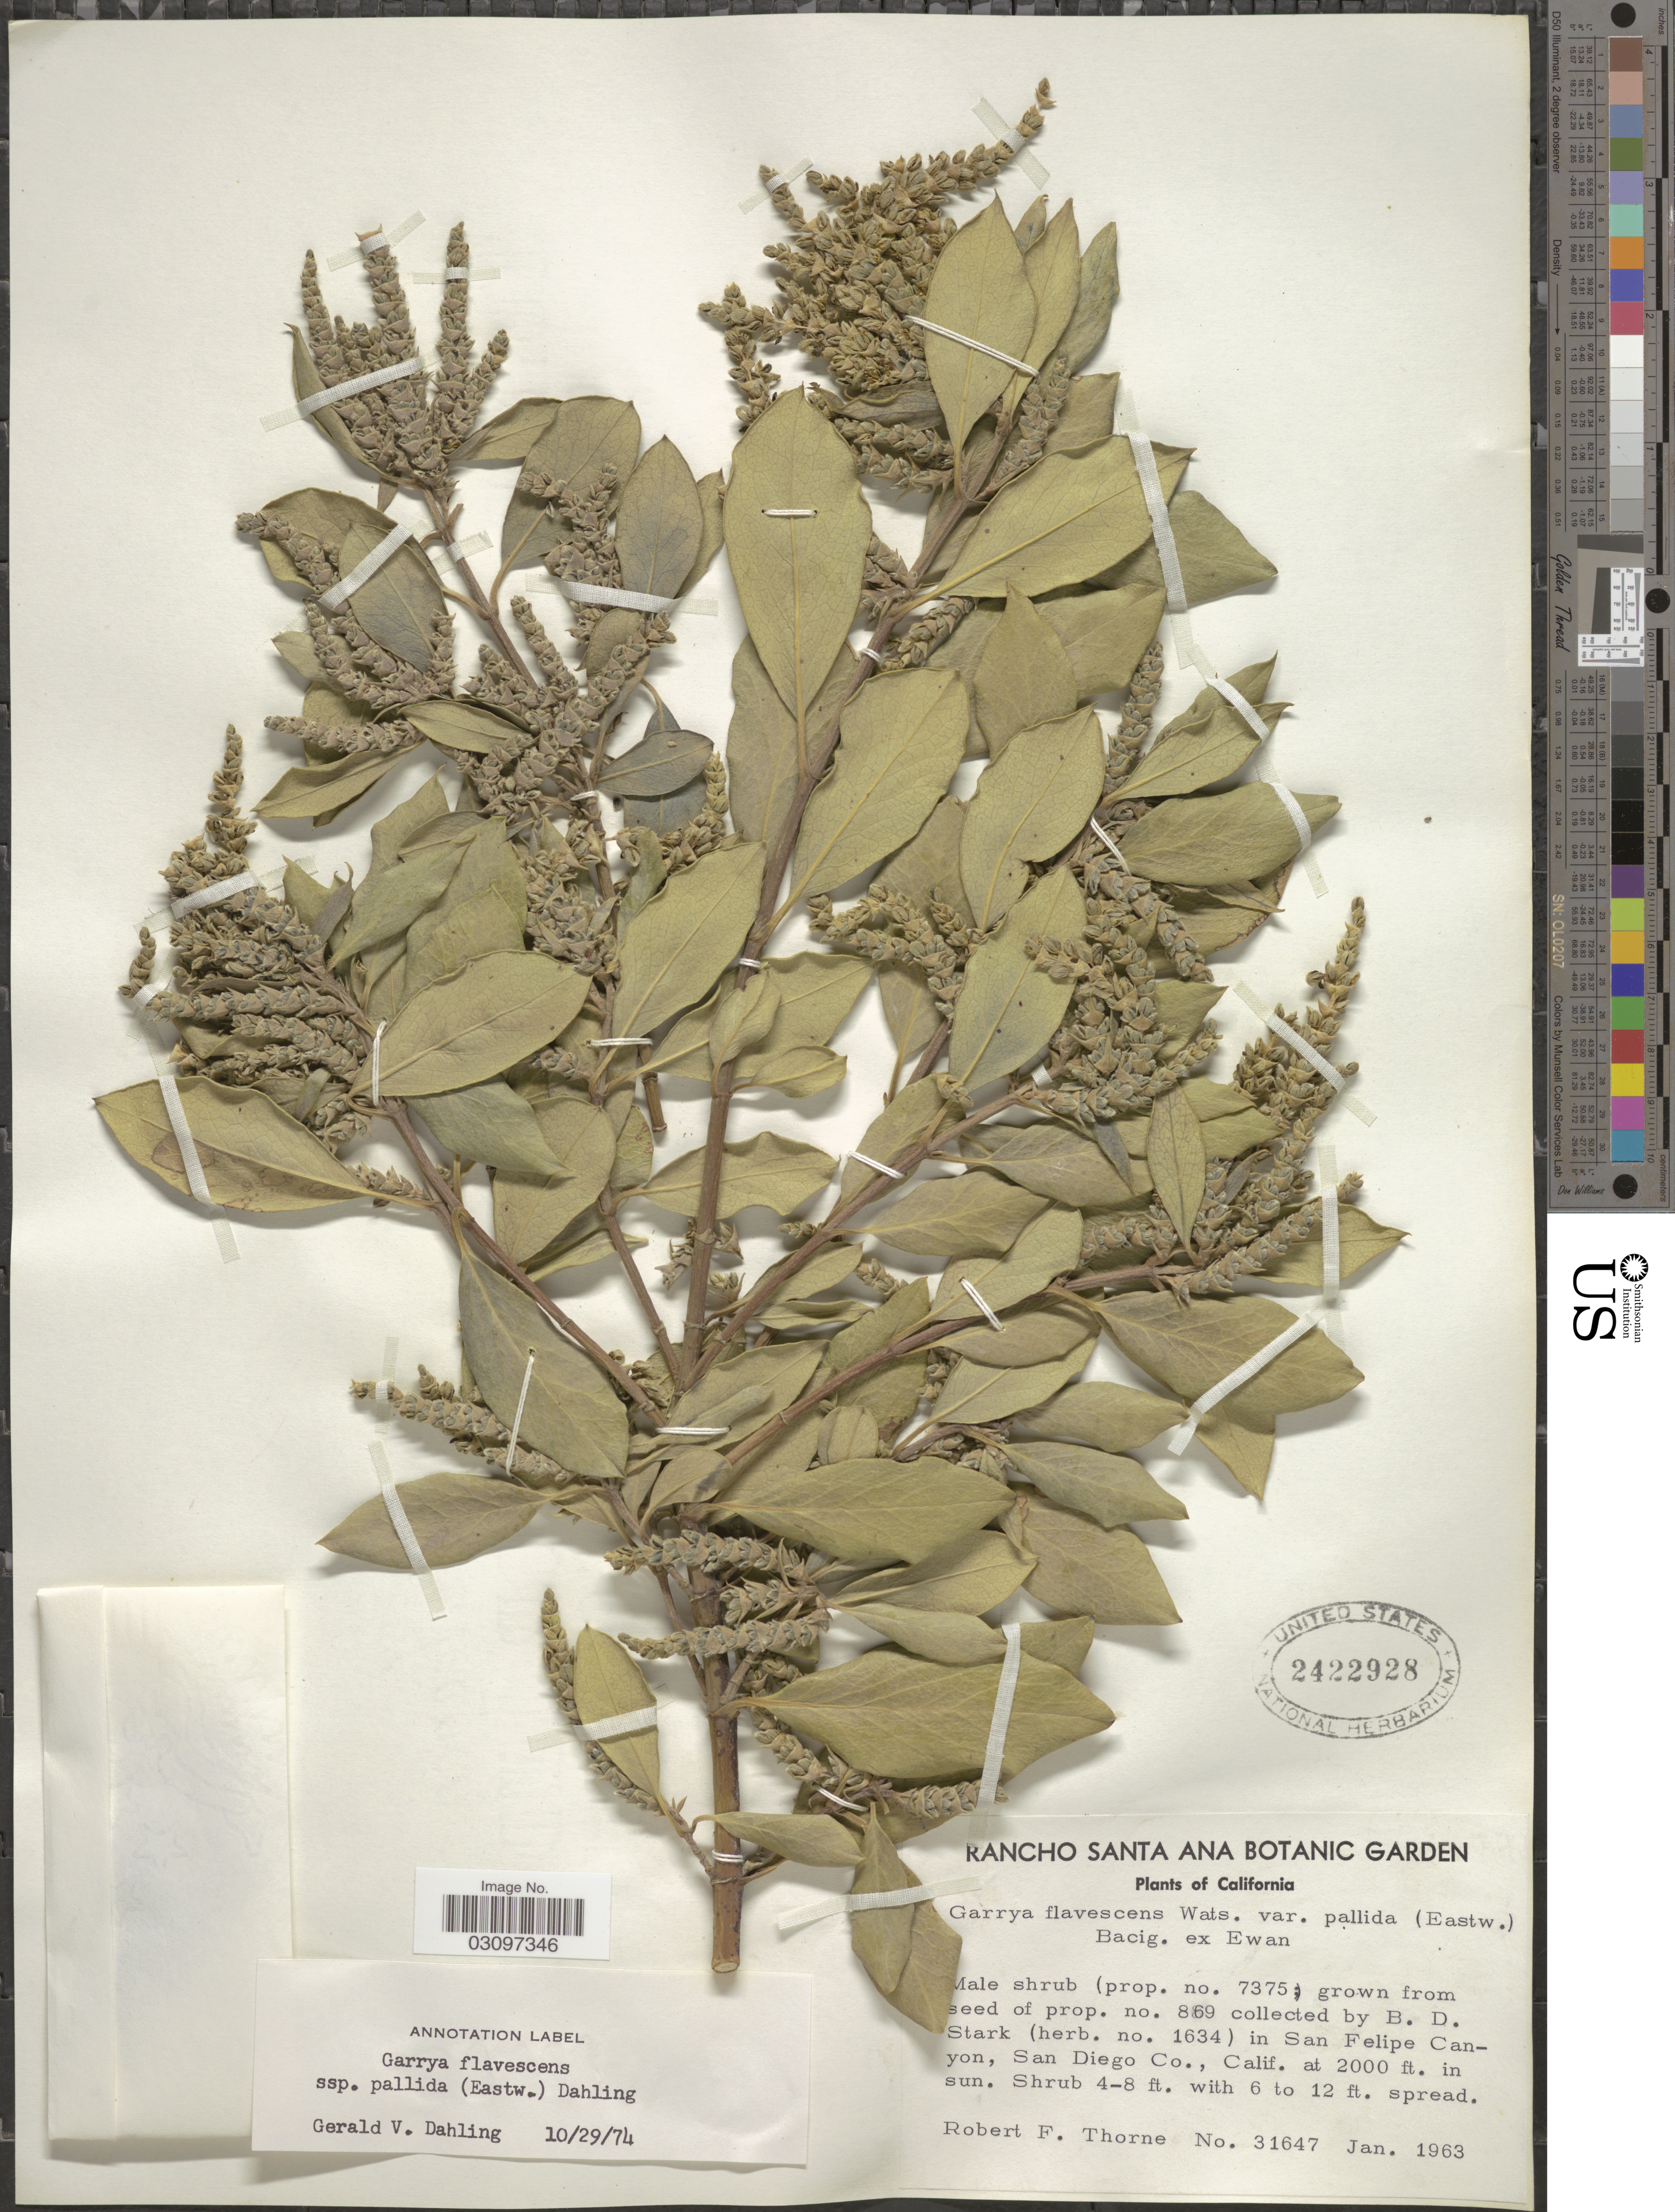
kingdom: Plantae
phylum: Tracheophyta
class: Magnoliopsida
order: Garryales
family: Garryaceae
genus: Garrya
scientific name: Garrya flavescens subsp. pallida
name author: (Eastw.) Bacig. ex Ewan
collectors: R. F. Thorne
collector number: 31647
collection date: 1963-01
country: United States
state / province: California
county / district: San Diego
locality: Rancho Santa Ana Botanic Garden. Grown from seed collected in San Felipe Canyon, San Diego Co., Calif.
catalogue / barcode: US 2422928